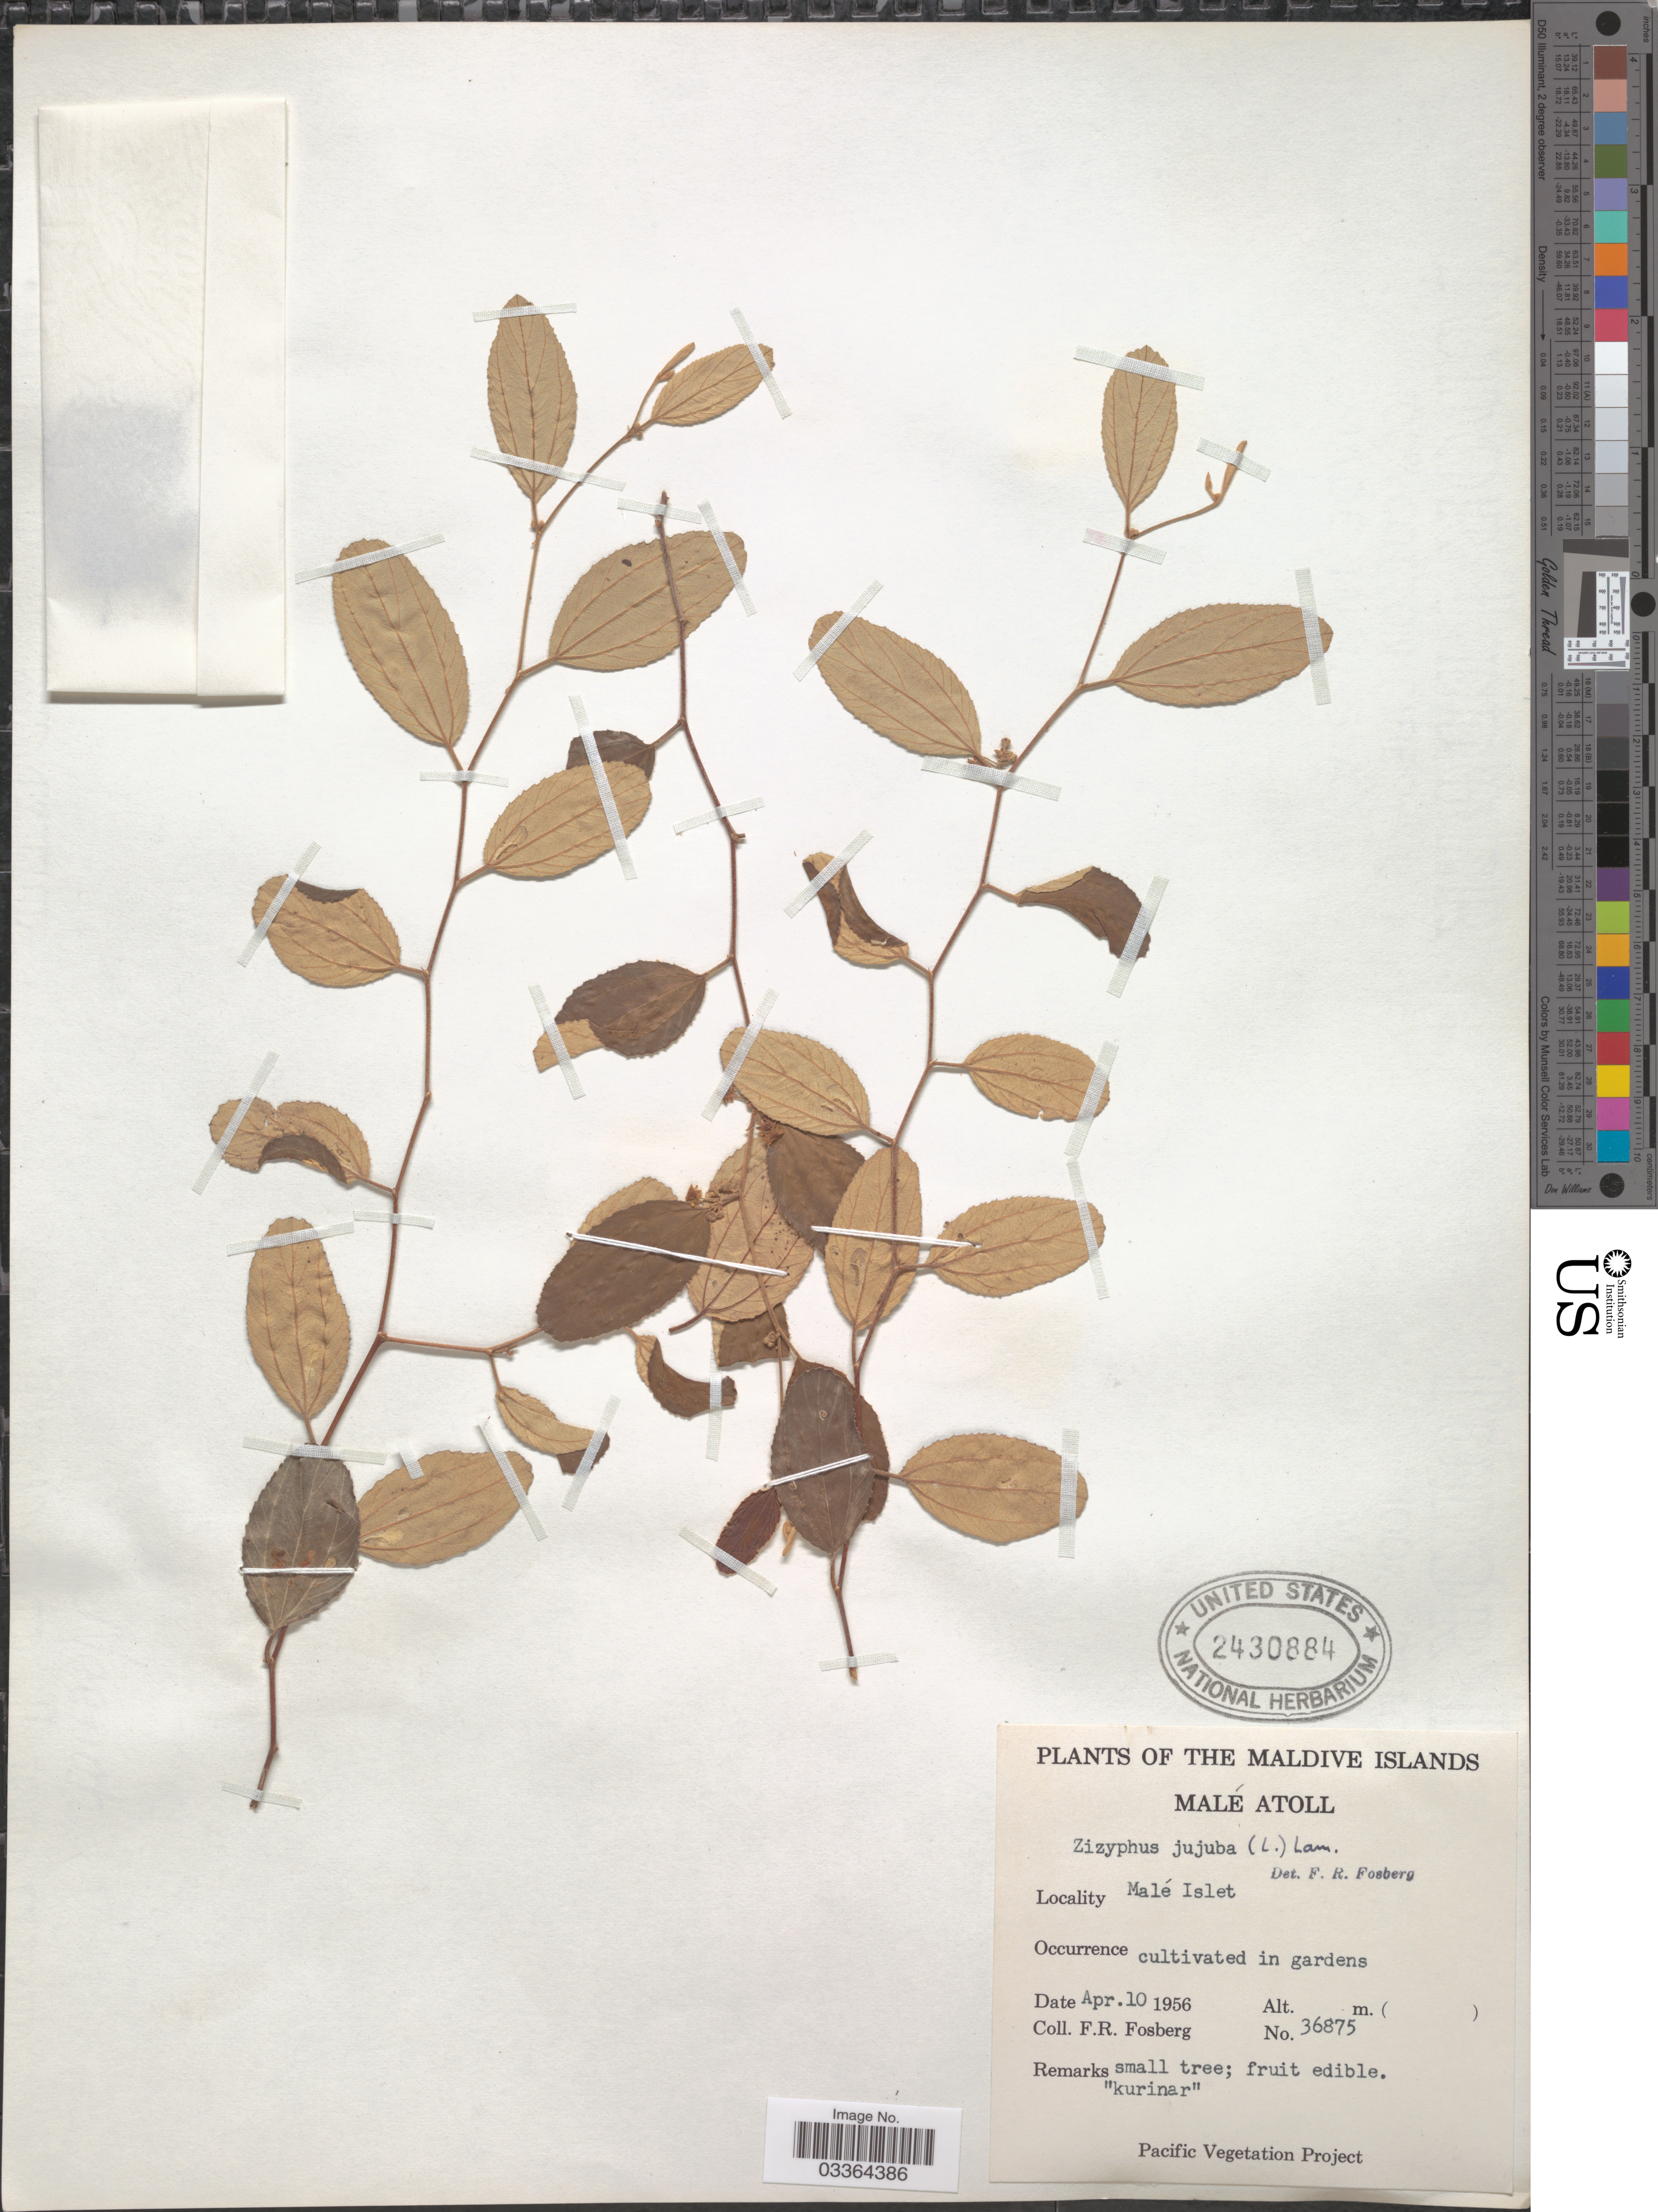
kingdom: Plantae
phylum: Tracheophyta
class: Magnoliopsida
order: Rosales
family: Rhamnaceae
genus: Ziziphus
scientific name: Ziziphus mauritiana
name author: Lam.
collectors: F. R. Fosberg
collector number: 36875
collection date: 1956-04-10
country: Maldive Islands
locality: Malé Atoll. Malé Islet.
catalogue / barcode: US 2430884